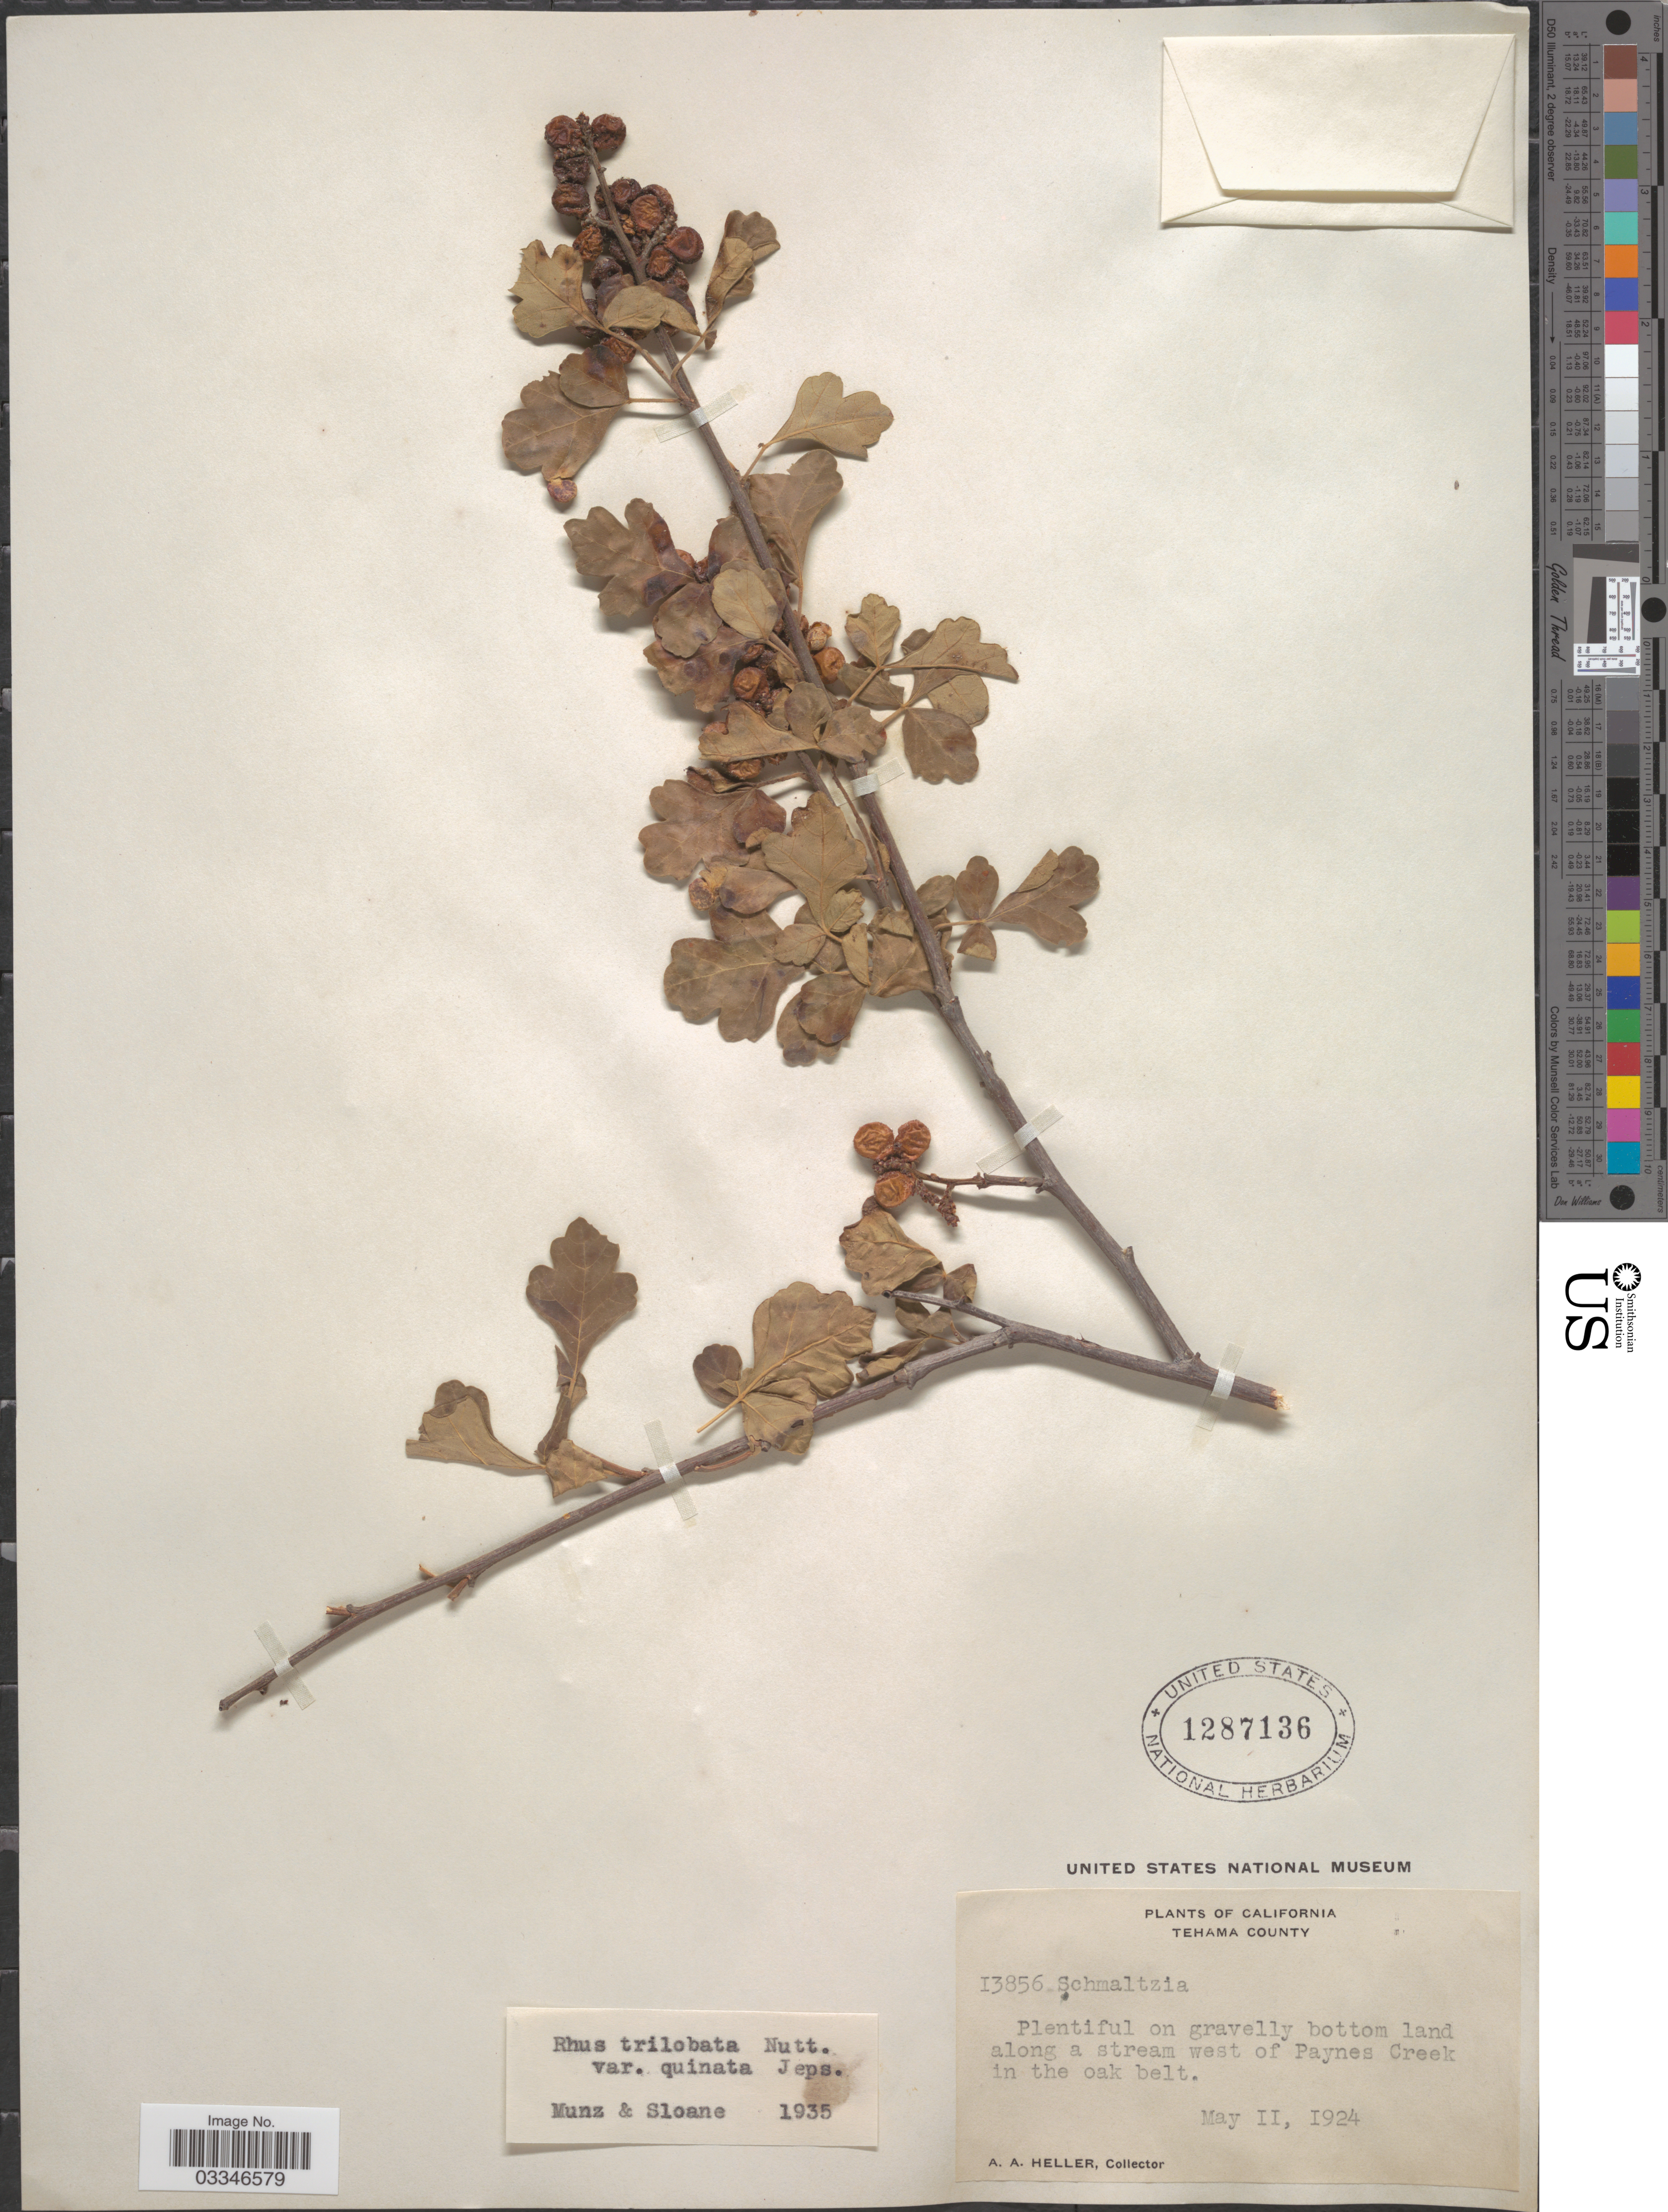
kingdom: Plantae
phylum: Tracheophyta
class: Magnoliopsida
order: Sapindales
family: Anacardiaceae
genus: Rhus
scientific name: Rhus trilobata var. quinata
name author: Jeps.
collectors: A. A. Heller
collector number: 13856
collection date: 1924-05-11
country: United States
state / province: California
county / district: Tehama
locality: Tehama County, Plentiful on gravelly bottom land along a stream west of Paynes Creek in the oak belt.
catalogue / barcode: US 1287136